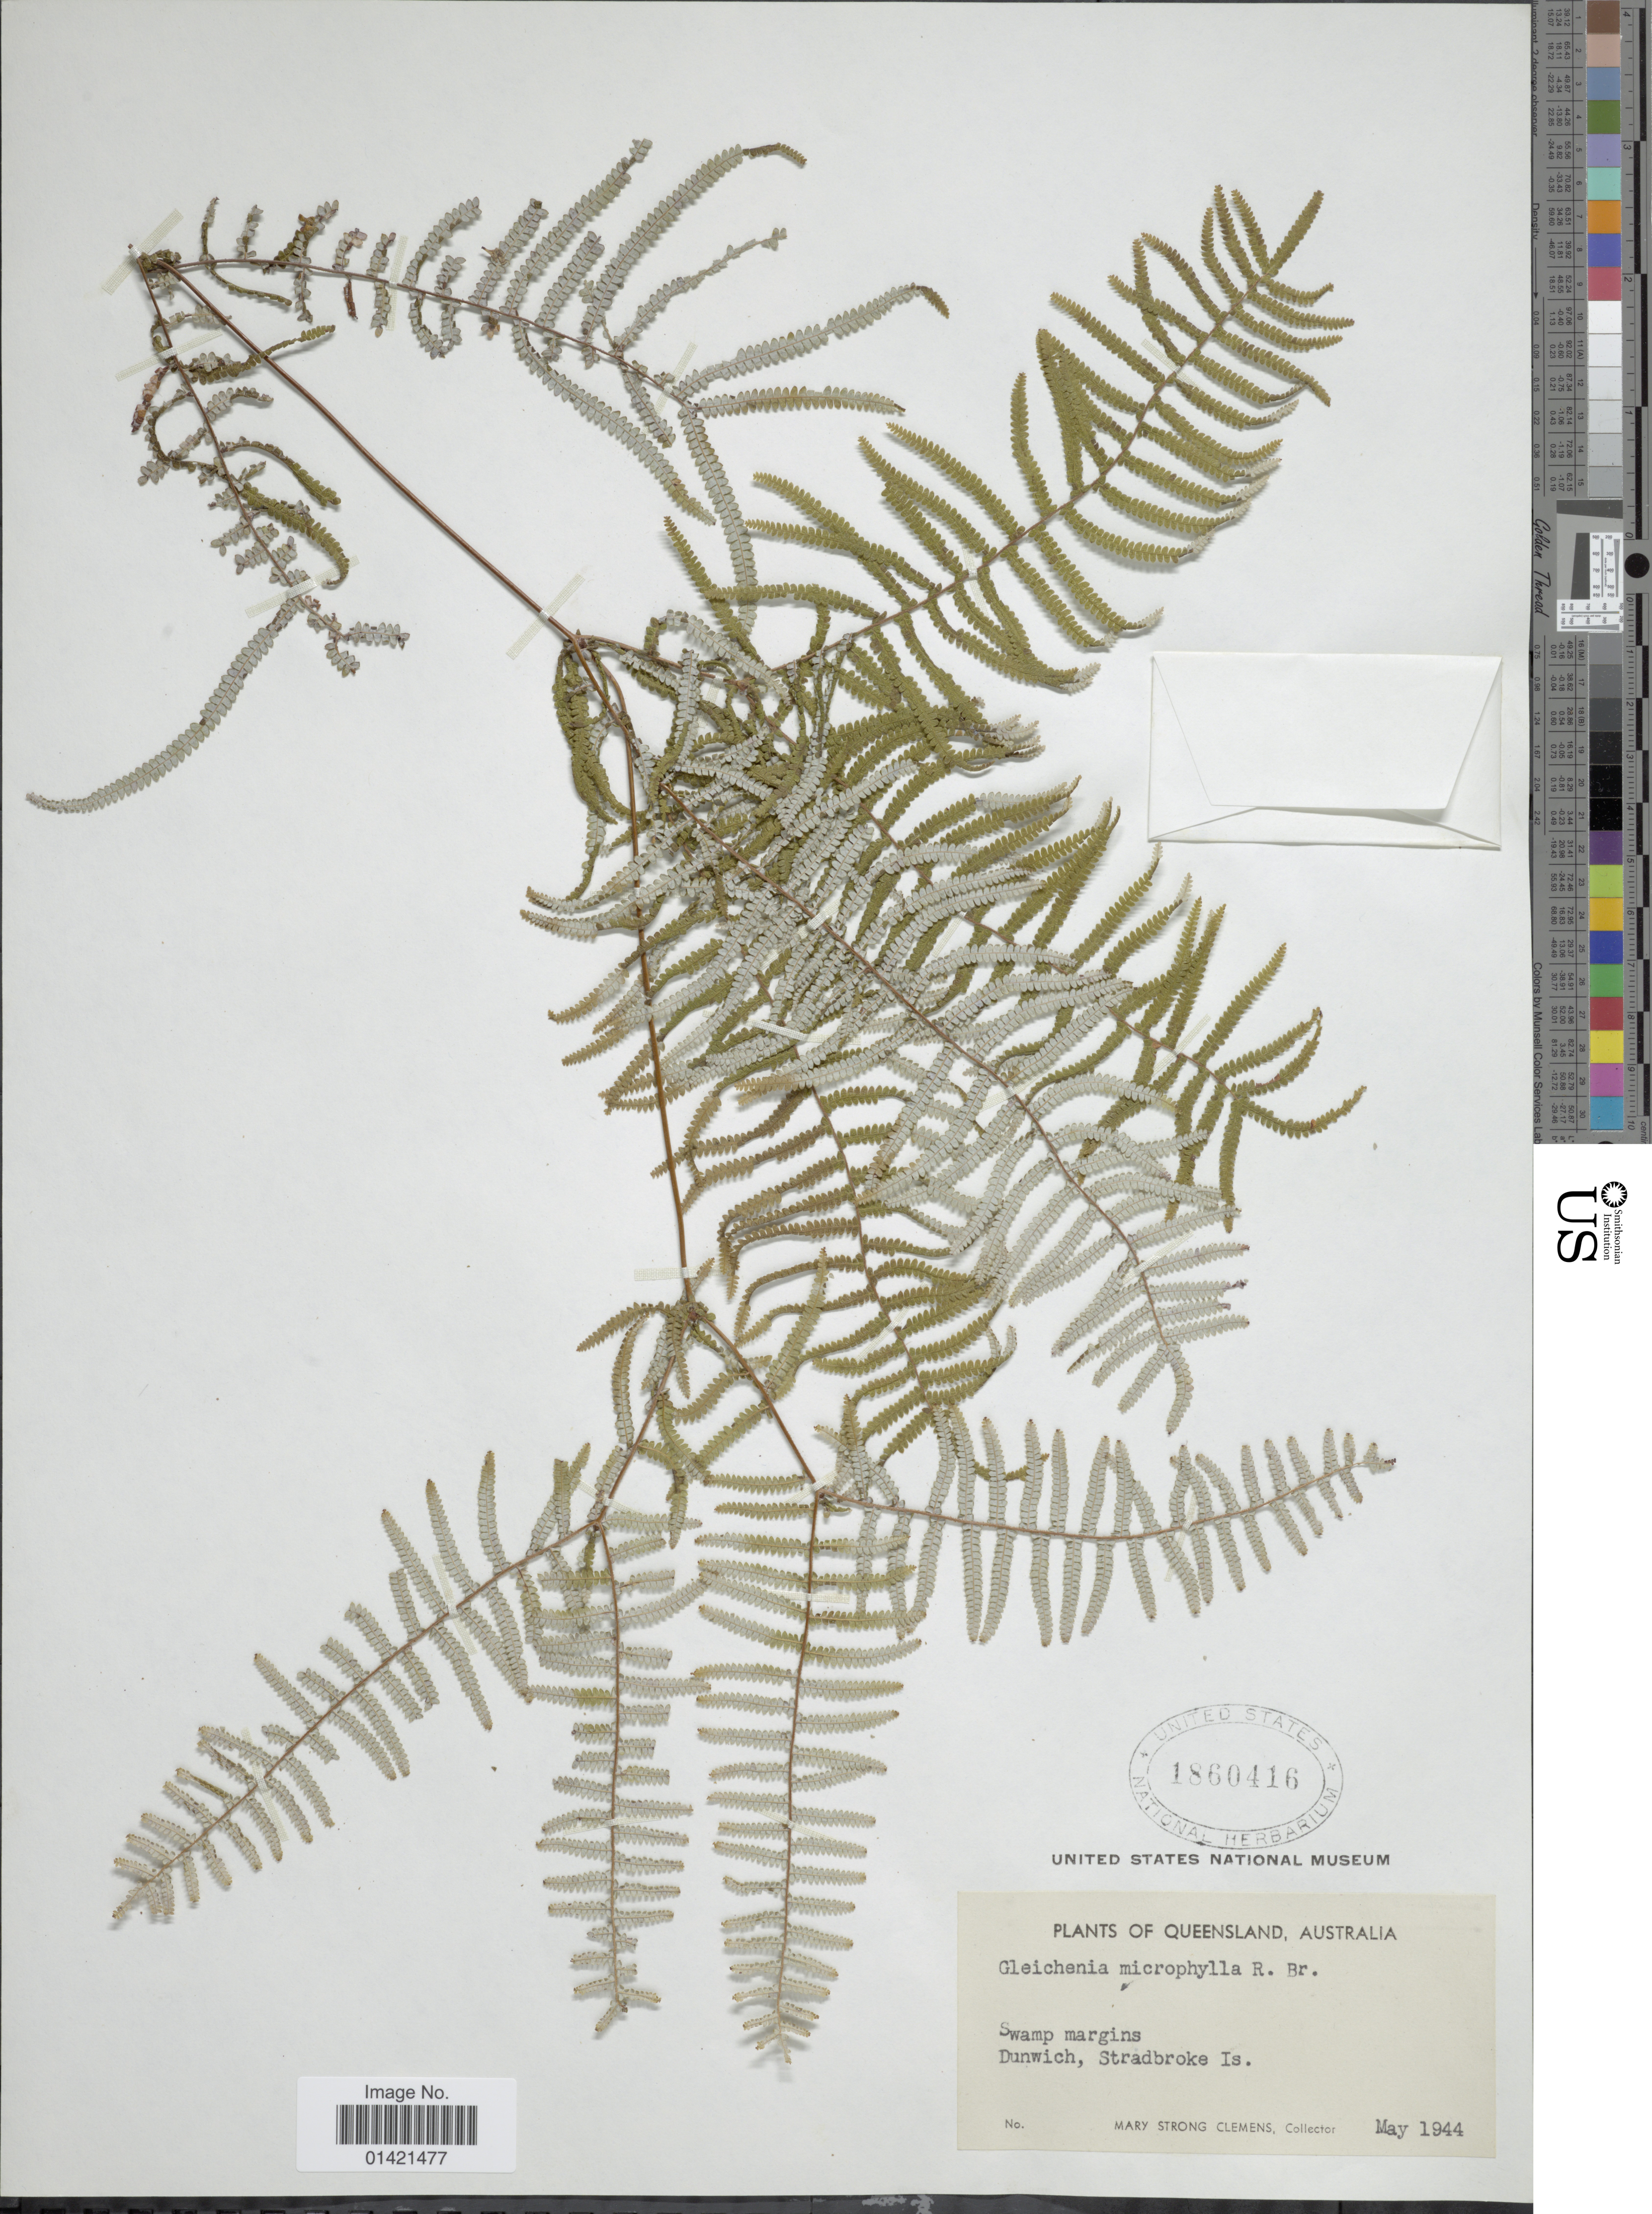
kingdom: Plantae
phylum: Tracheophyta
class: Polypodiopsida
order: Gleicheniales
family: Gleicheniaceae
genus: Gleichenia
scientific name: Gleichenia microphylla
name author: R. Br.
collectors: M. S. Clemens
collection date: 1944-05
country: Australia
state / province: Queensland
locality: Dunwich, Stradbroke Is.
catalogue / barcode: US 1860416